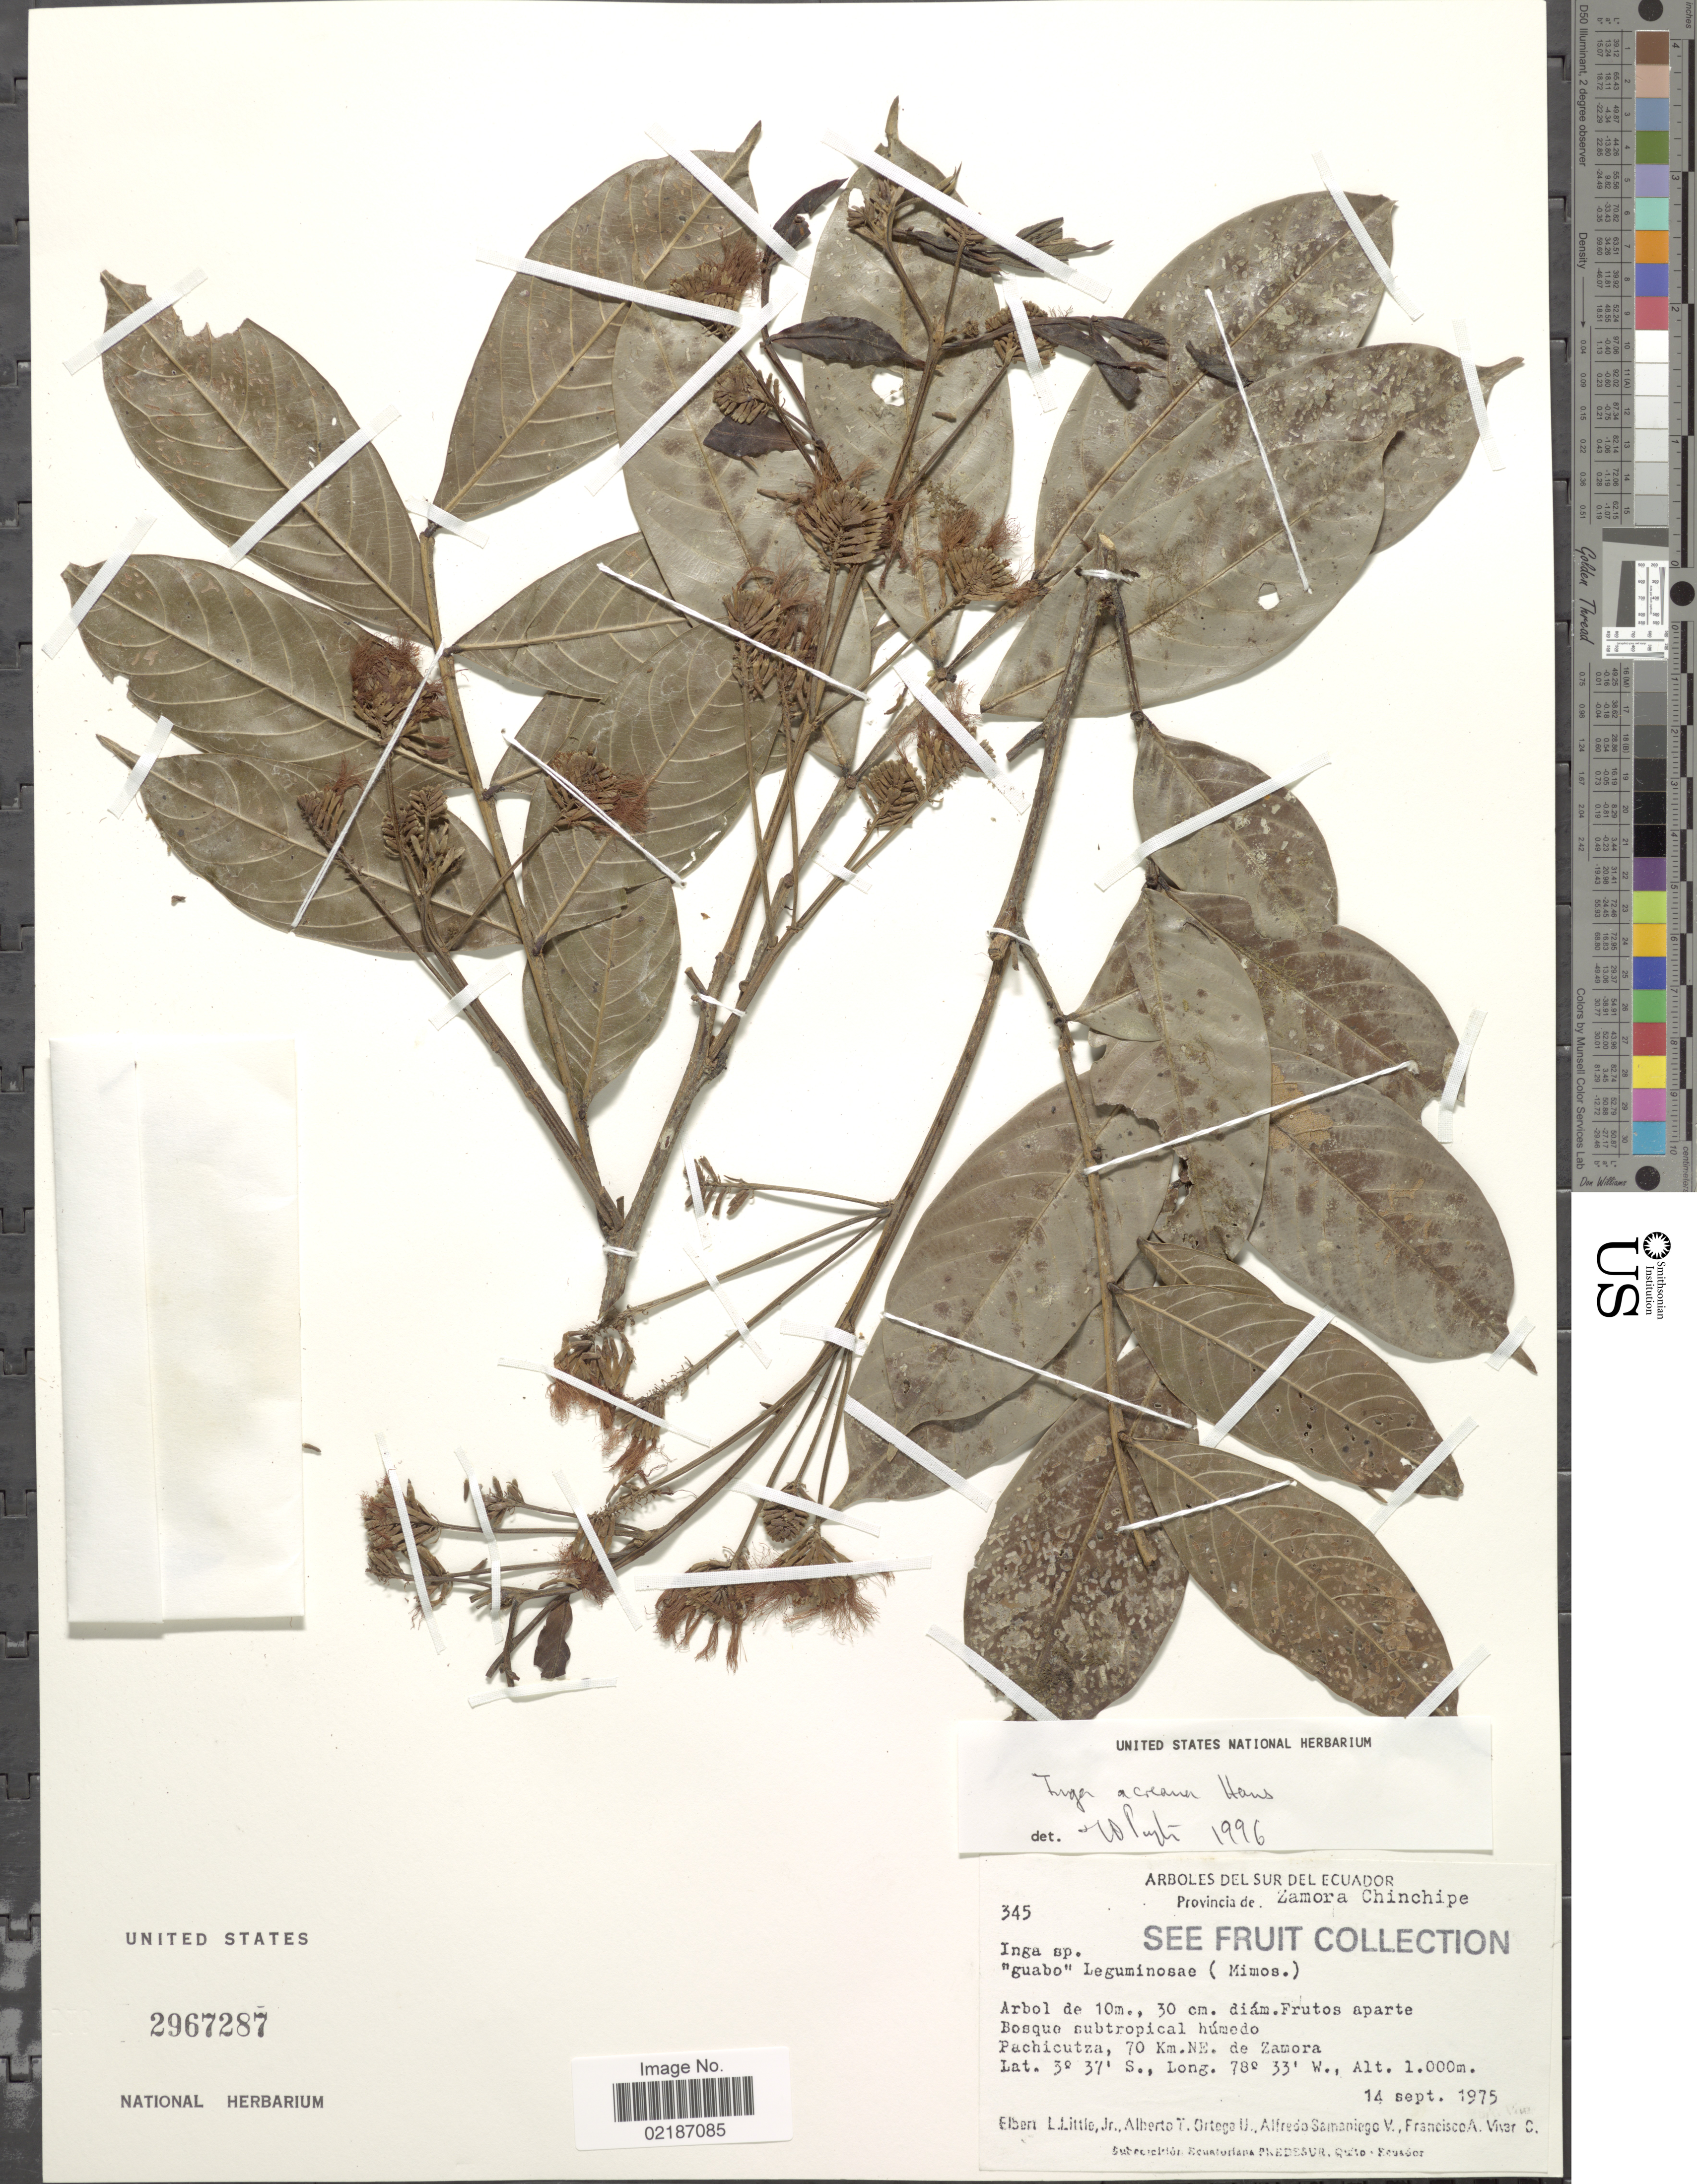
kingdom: Plantae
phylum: Tracheophyta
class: Magnoliopsida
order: Fabales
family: Fabaceae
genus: Inga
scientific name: Inga acreana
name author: Harms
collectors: E. L. Little, A. T. Ortega U., A. V. Samaniego & F. A. Vivar C.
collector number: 345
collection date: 1975-09-14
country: Ecuador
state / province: Zamora-Chinchipe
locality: Frutis aparte Bosque subtropical húmedo, Pachicutza, 70 Km. NE. de Zamora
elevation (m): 1000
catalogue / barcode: US 2967287